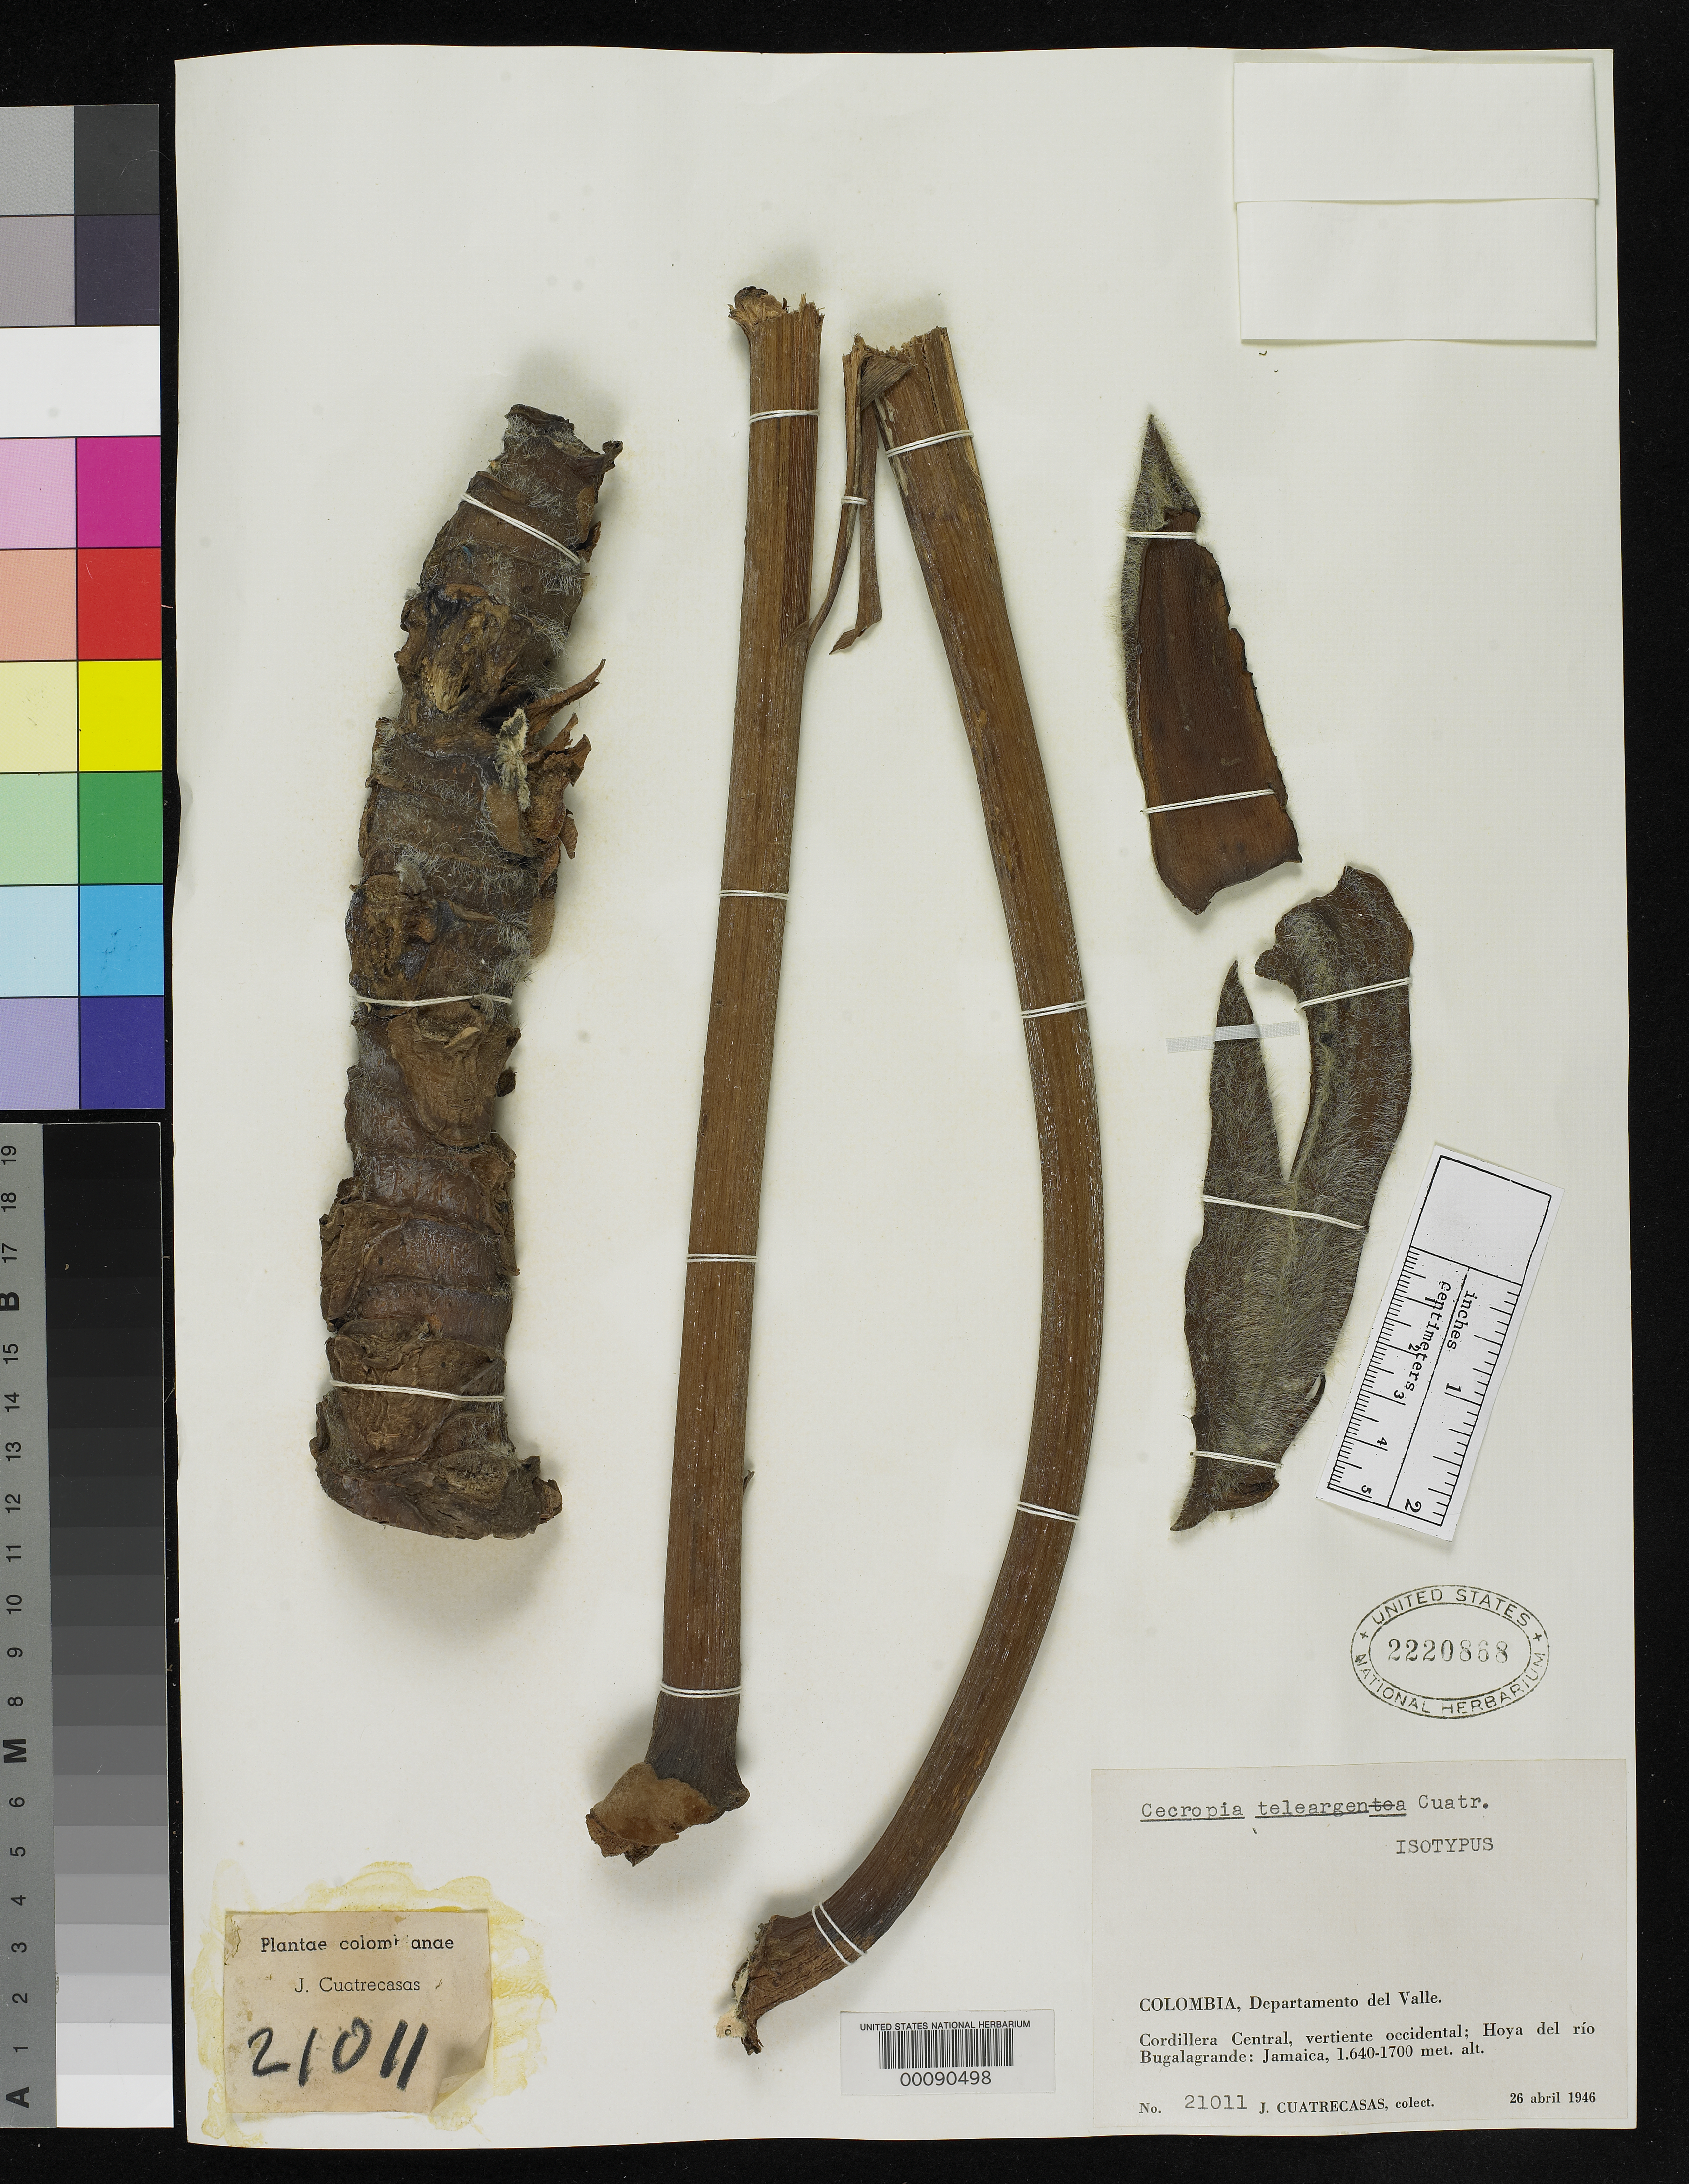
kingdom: Plantae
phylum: Tracheophyta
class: Magnoliopsida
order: Rosales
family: Urticaceae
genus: Cecropia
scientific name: Cecropia teleargentea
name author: Cuatrec.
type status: Isotype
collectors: J. Cuatrecasas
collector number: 21011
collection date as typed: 26 Apr 1946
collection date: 1946-04-26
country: Colombia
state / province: Valle del Cauca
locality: Hoya del Rio Bugla Grande, Jamaica, Cordillera Central.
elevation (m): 1640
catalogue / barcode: US 2220868